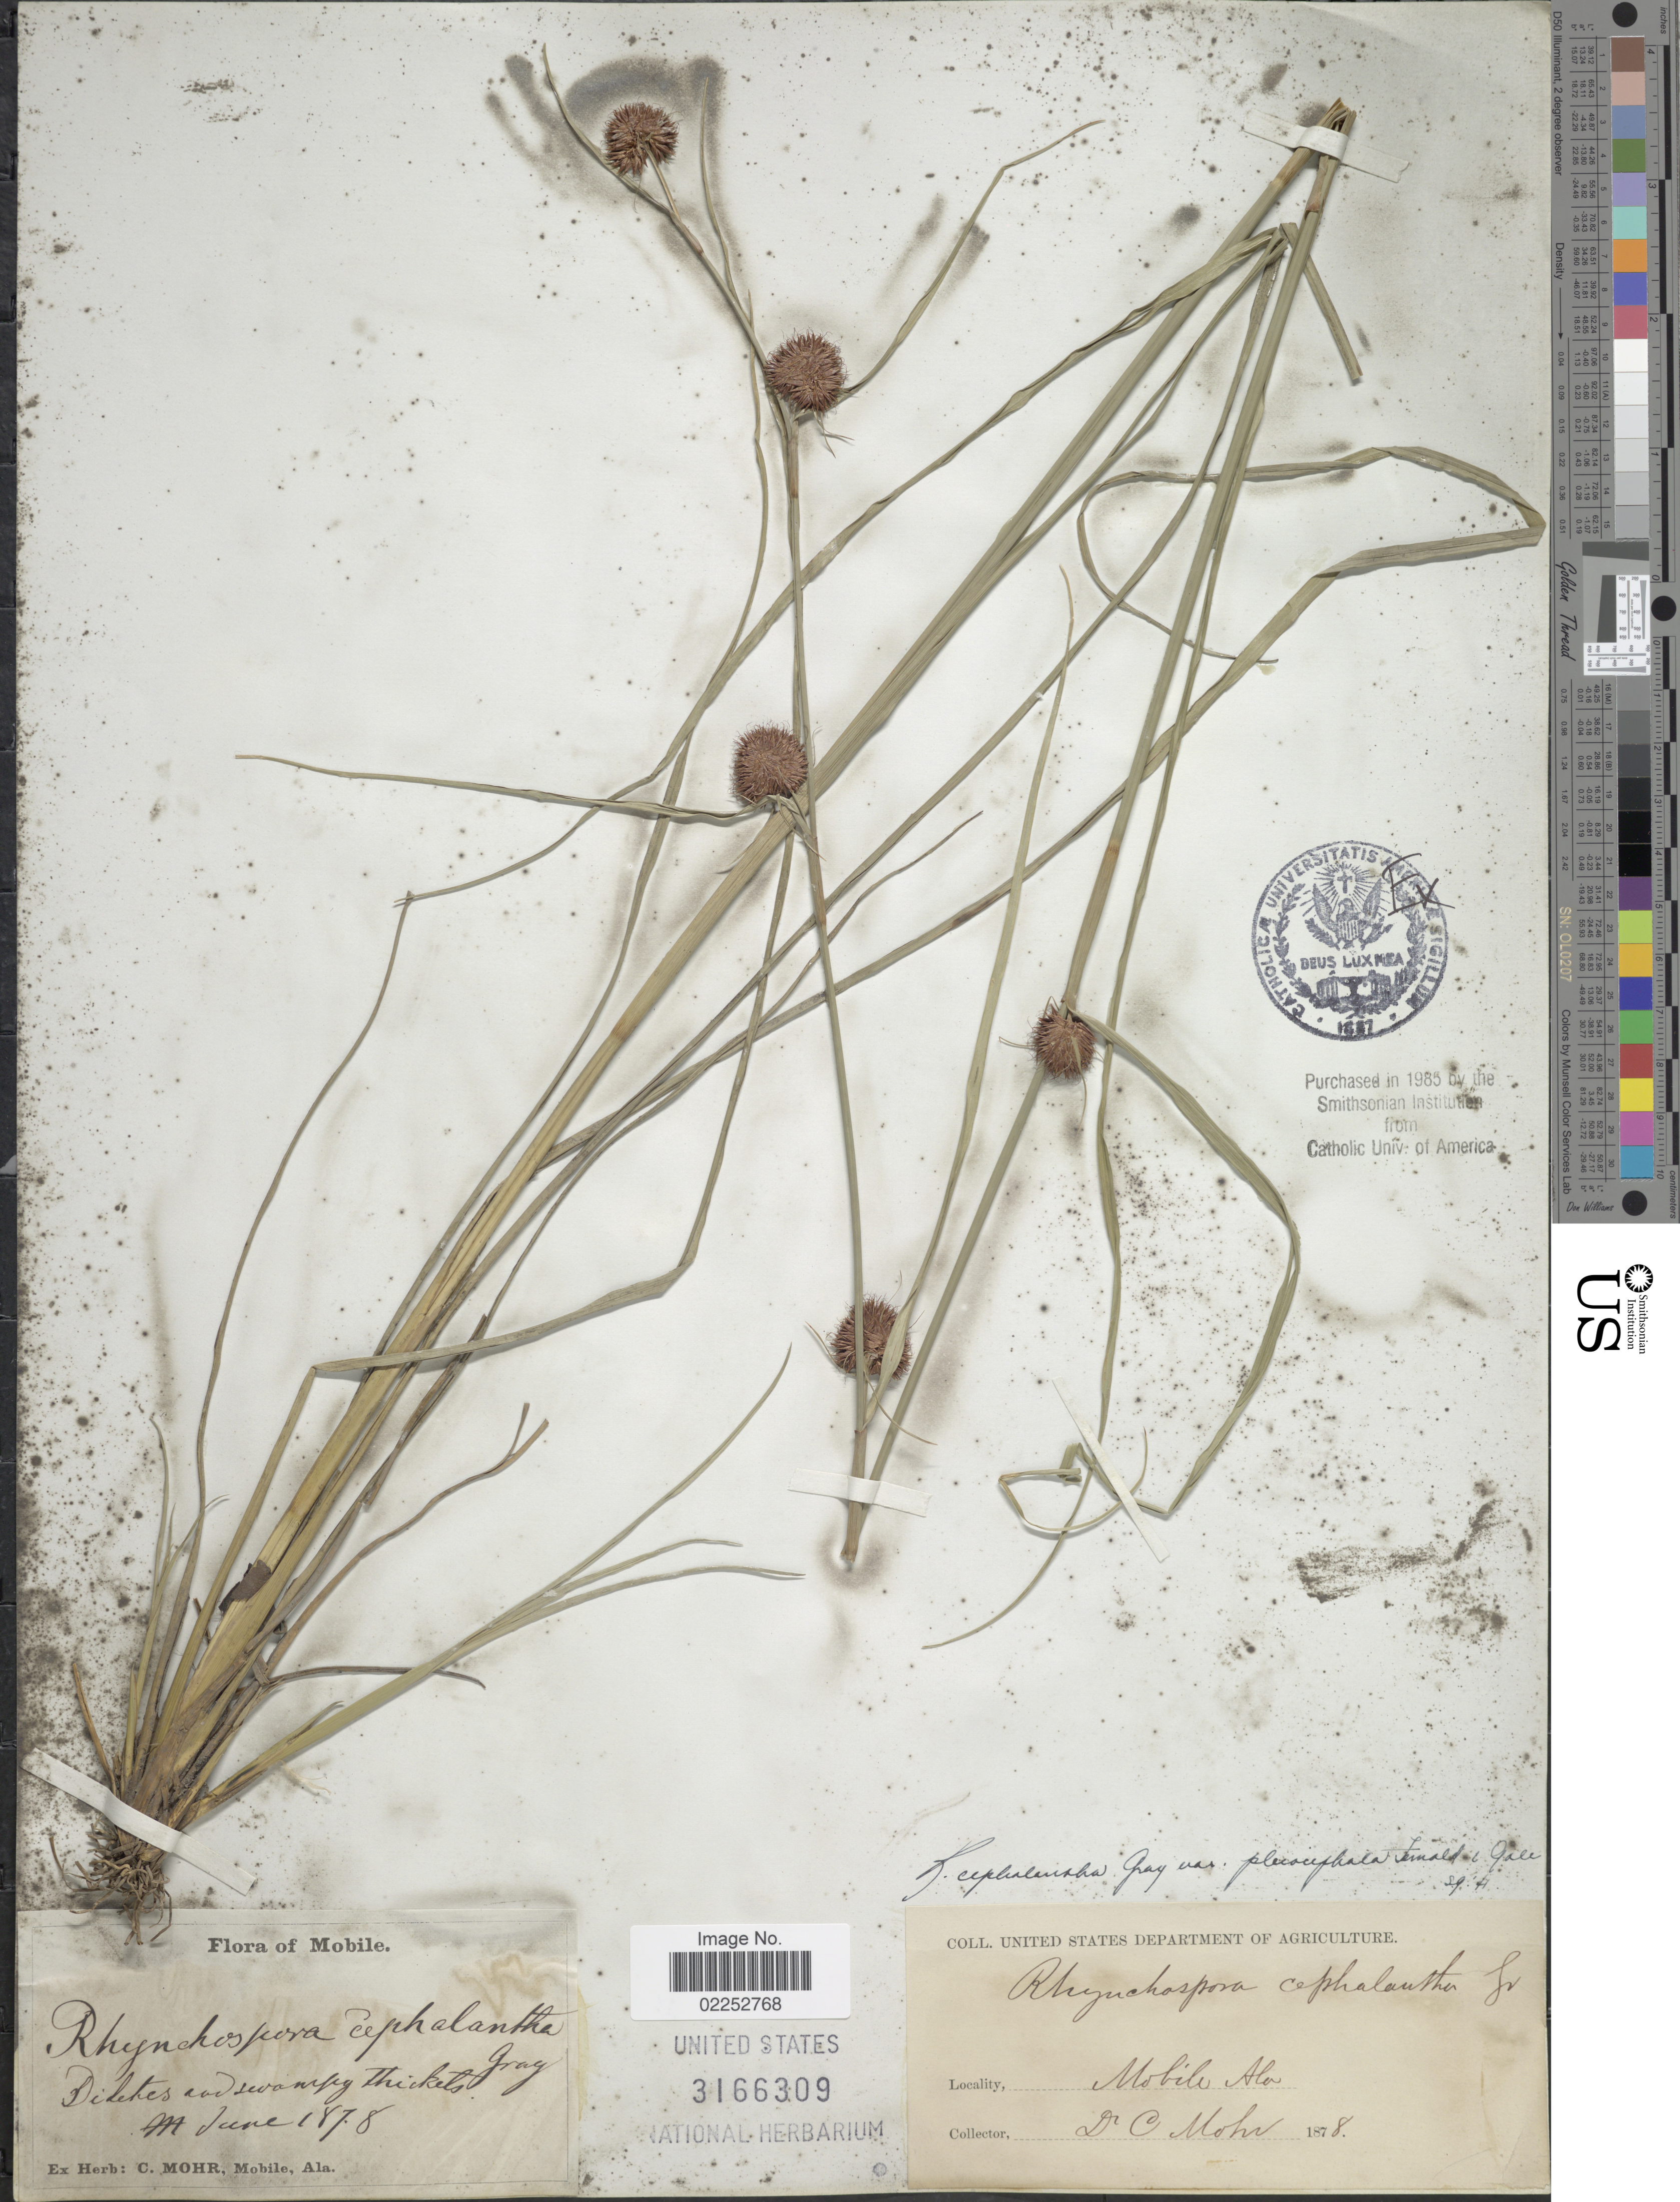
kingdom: Plantae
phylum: Tracheophyta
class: Liliopsida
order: Poales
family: Cyperaceae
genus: Rhynchospora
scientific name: Rhynchospora cephalantha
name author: A. Gray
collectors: C. T. Mohr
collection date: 1878-06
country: United States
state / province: Alabama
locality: Mobile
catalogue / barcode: US 3166309